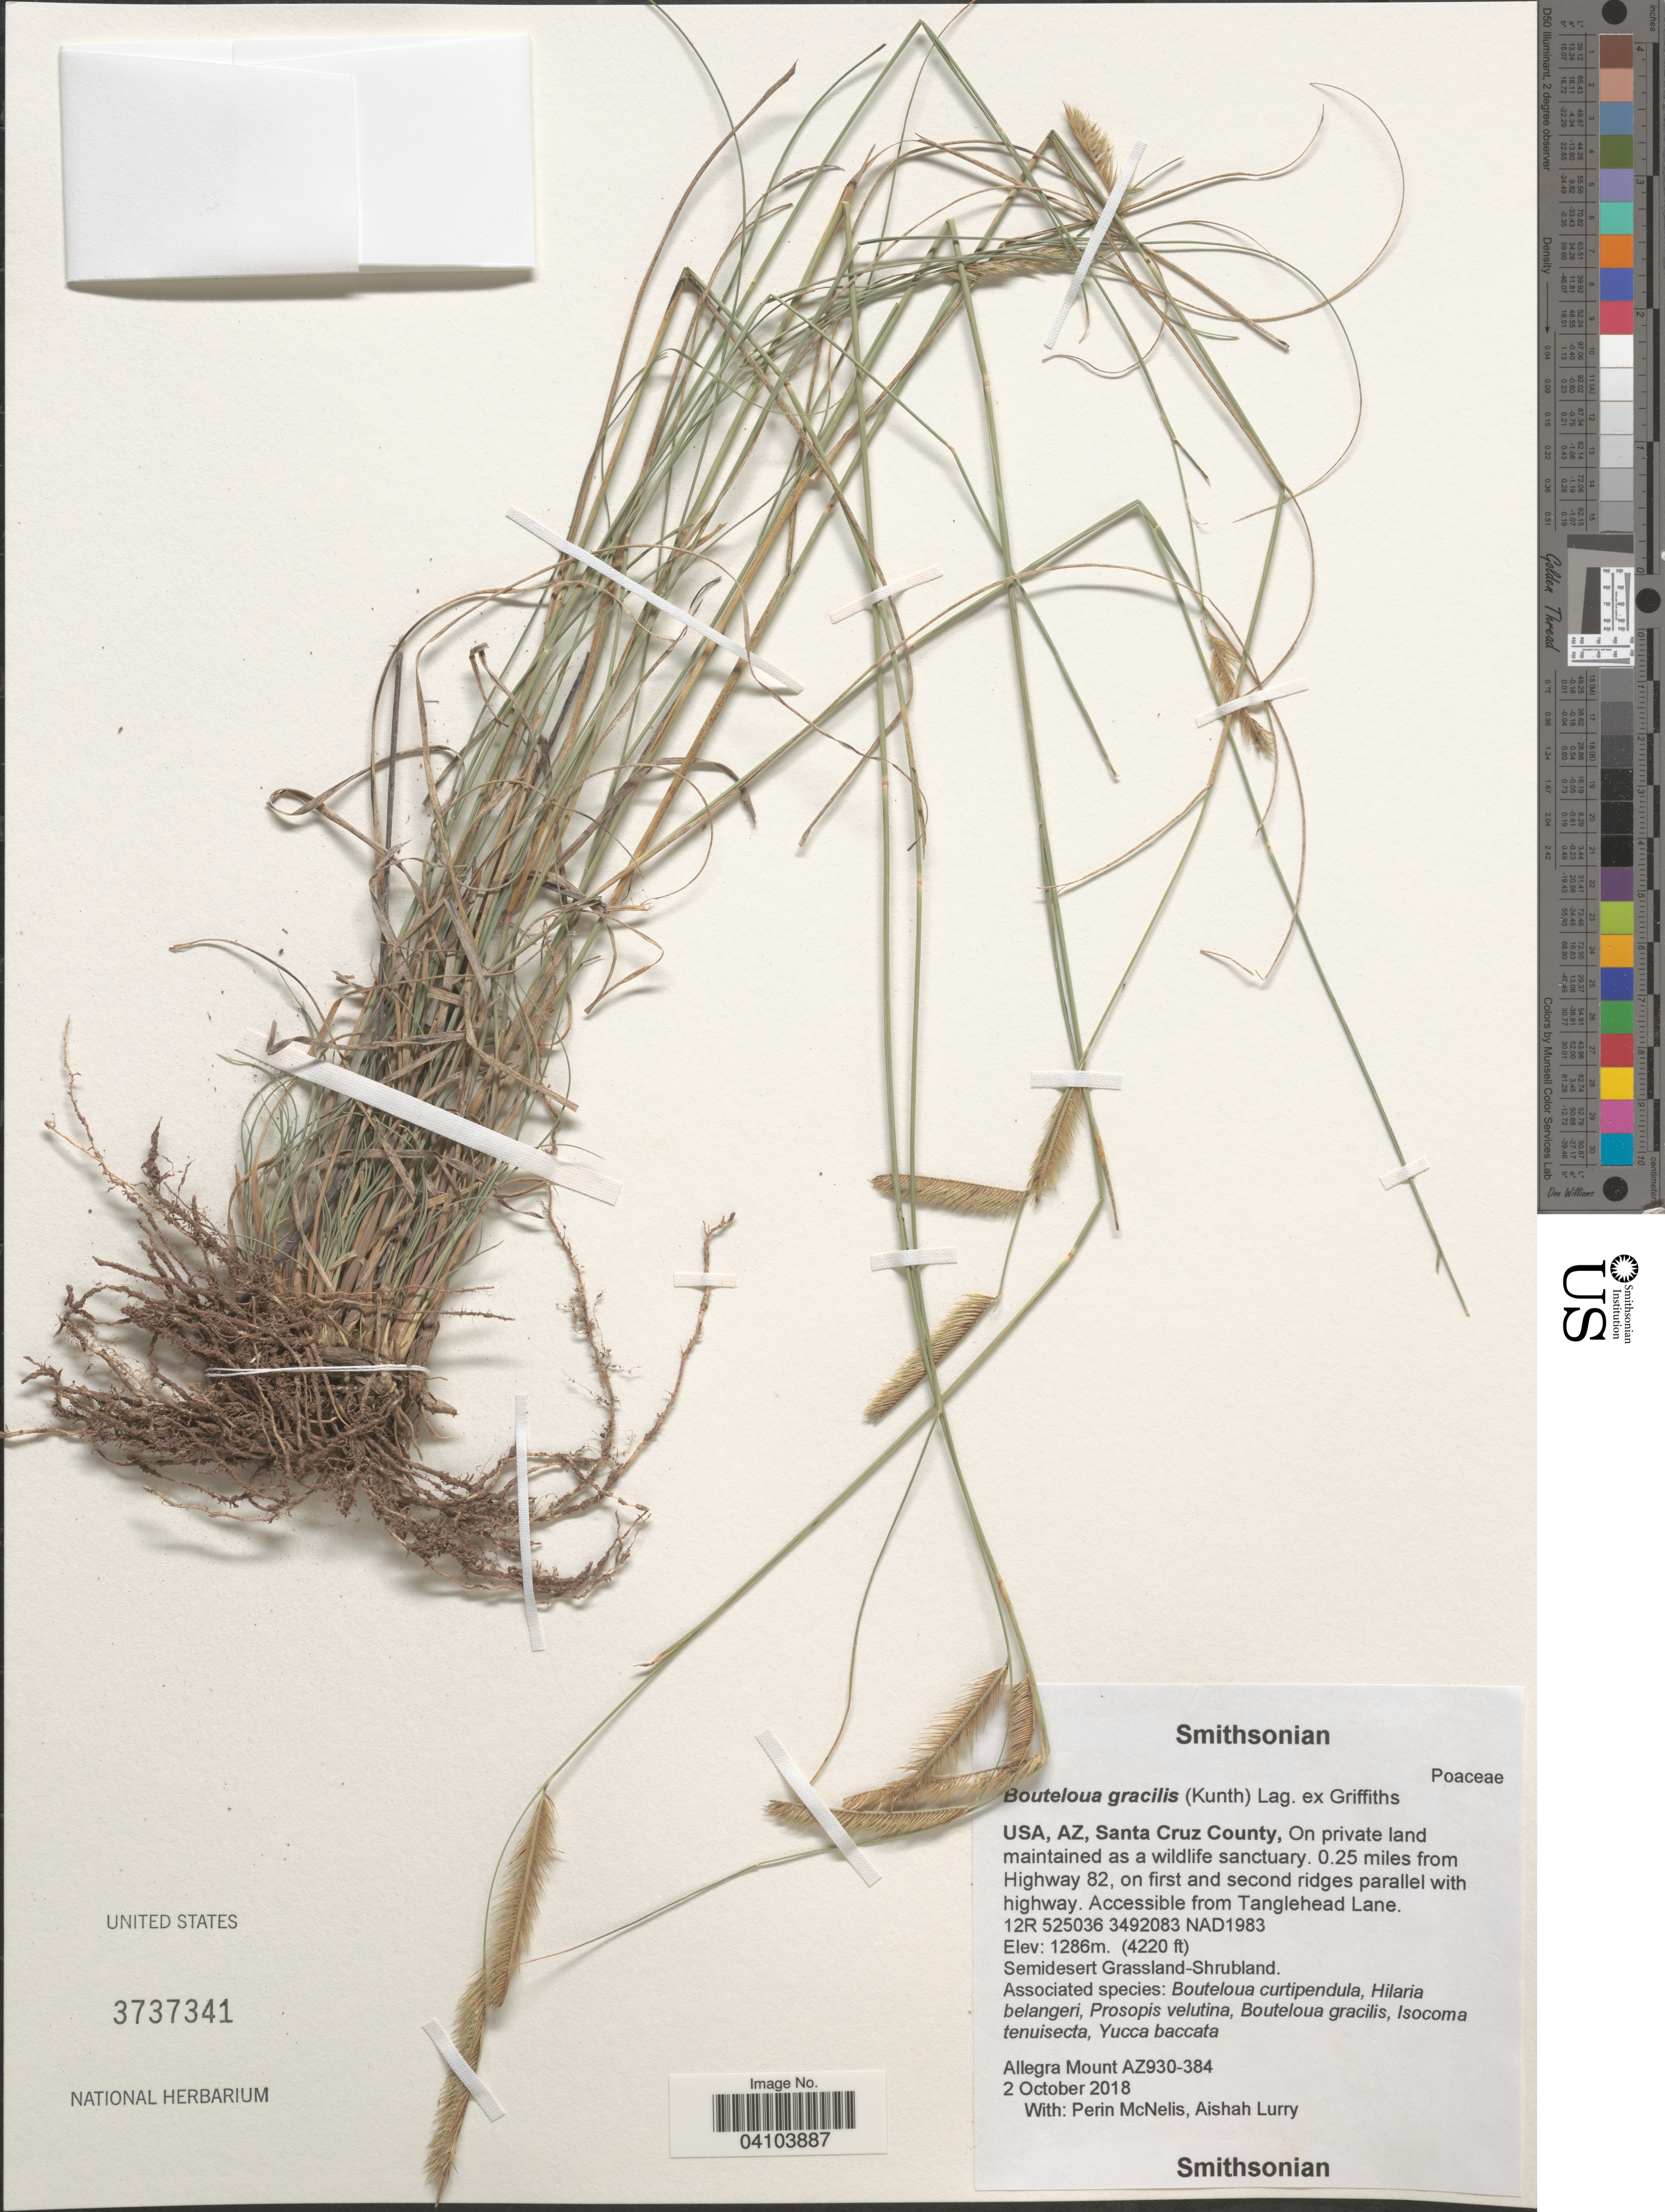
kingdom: Plantae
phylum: Tracheophyta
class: Liliopsida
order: Poales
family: Poaceae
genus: Bouteloua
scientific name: Bouteloua gracilis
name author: (Kunth) Lag. ex Griffiths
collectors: A. Mount, P. McNelis & A. Lurry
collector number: AZ930-384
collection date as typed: Transcribed d/m/y: 2/10/2018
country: United States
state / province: Arizona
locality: Santa Cruz County, On private land maintained as a wildlife sanctuary. 0.25 miles from Highway 82, on first and second ridges parallel with highway. Accessible from Tanglehead Lane. 12R 525036 3492083 NAD1983.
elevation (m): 1286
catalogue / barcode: US 3737341